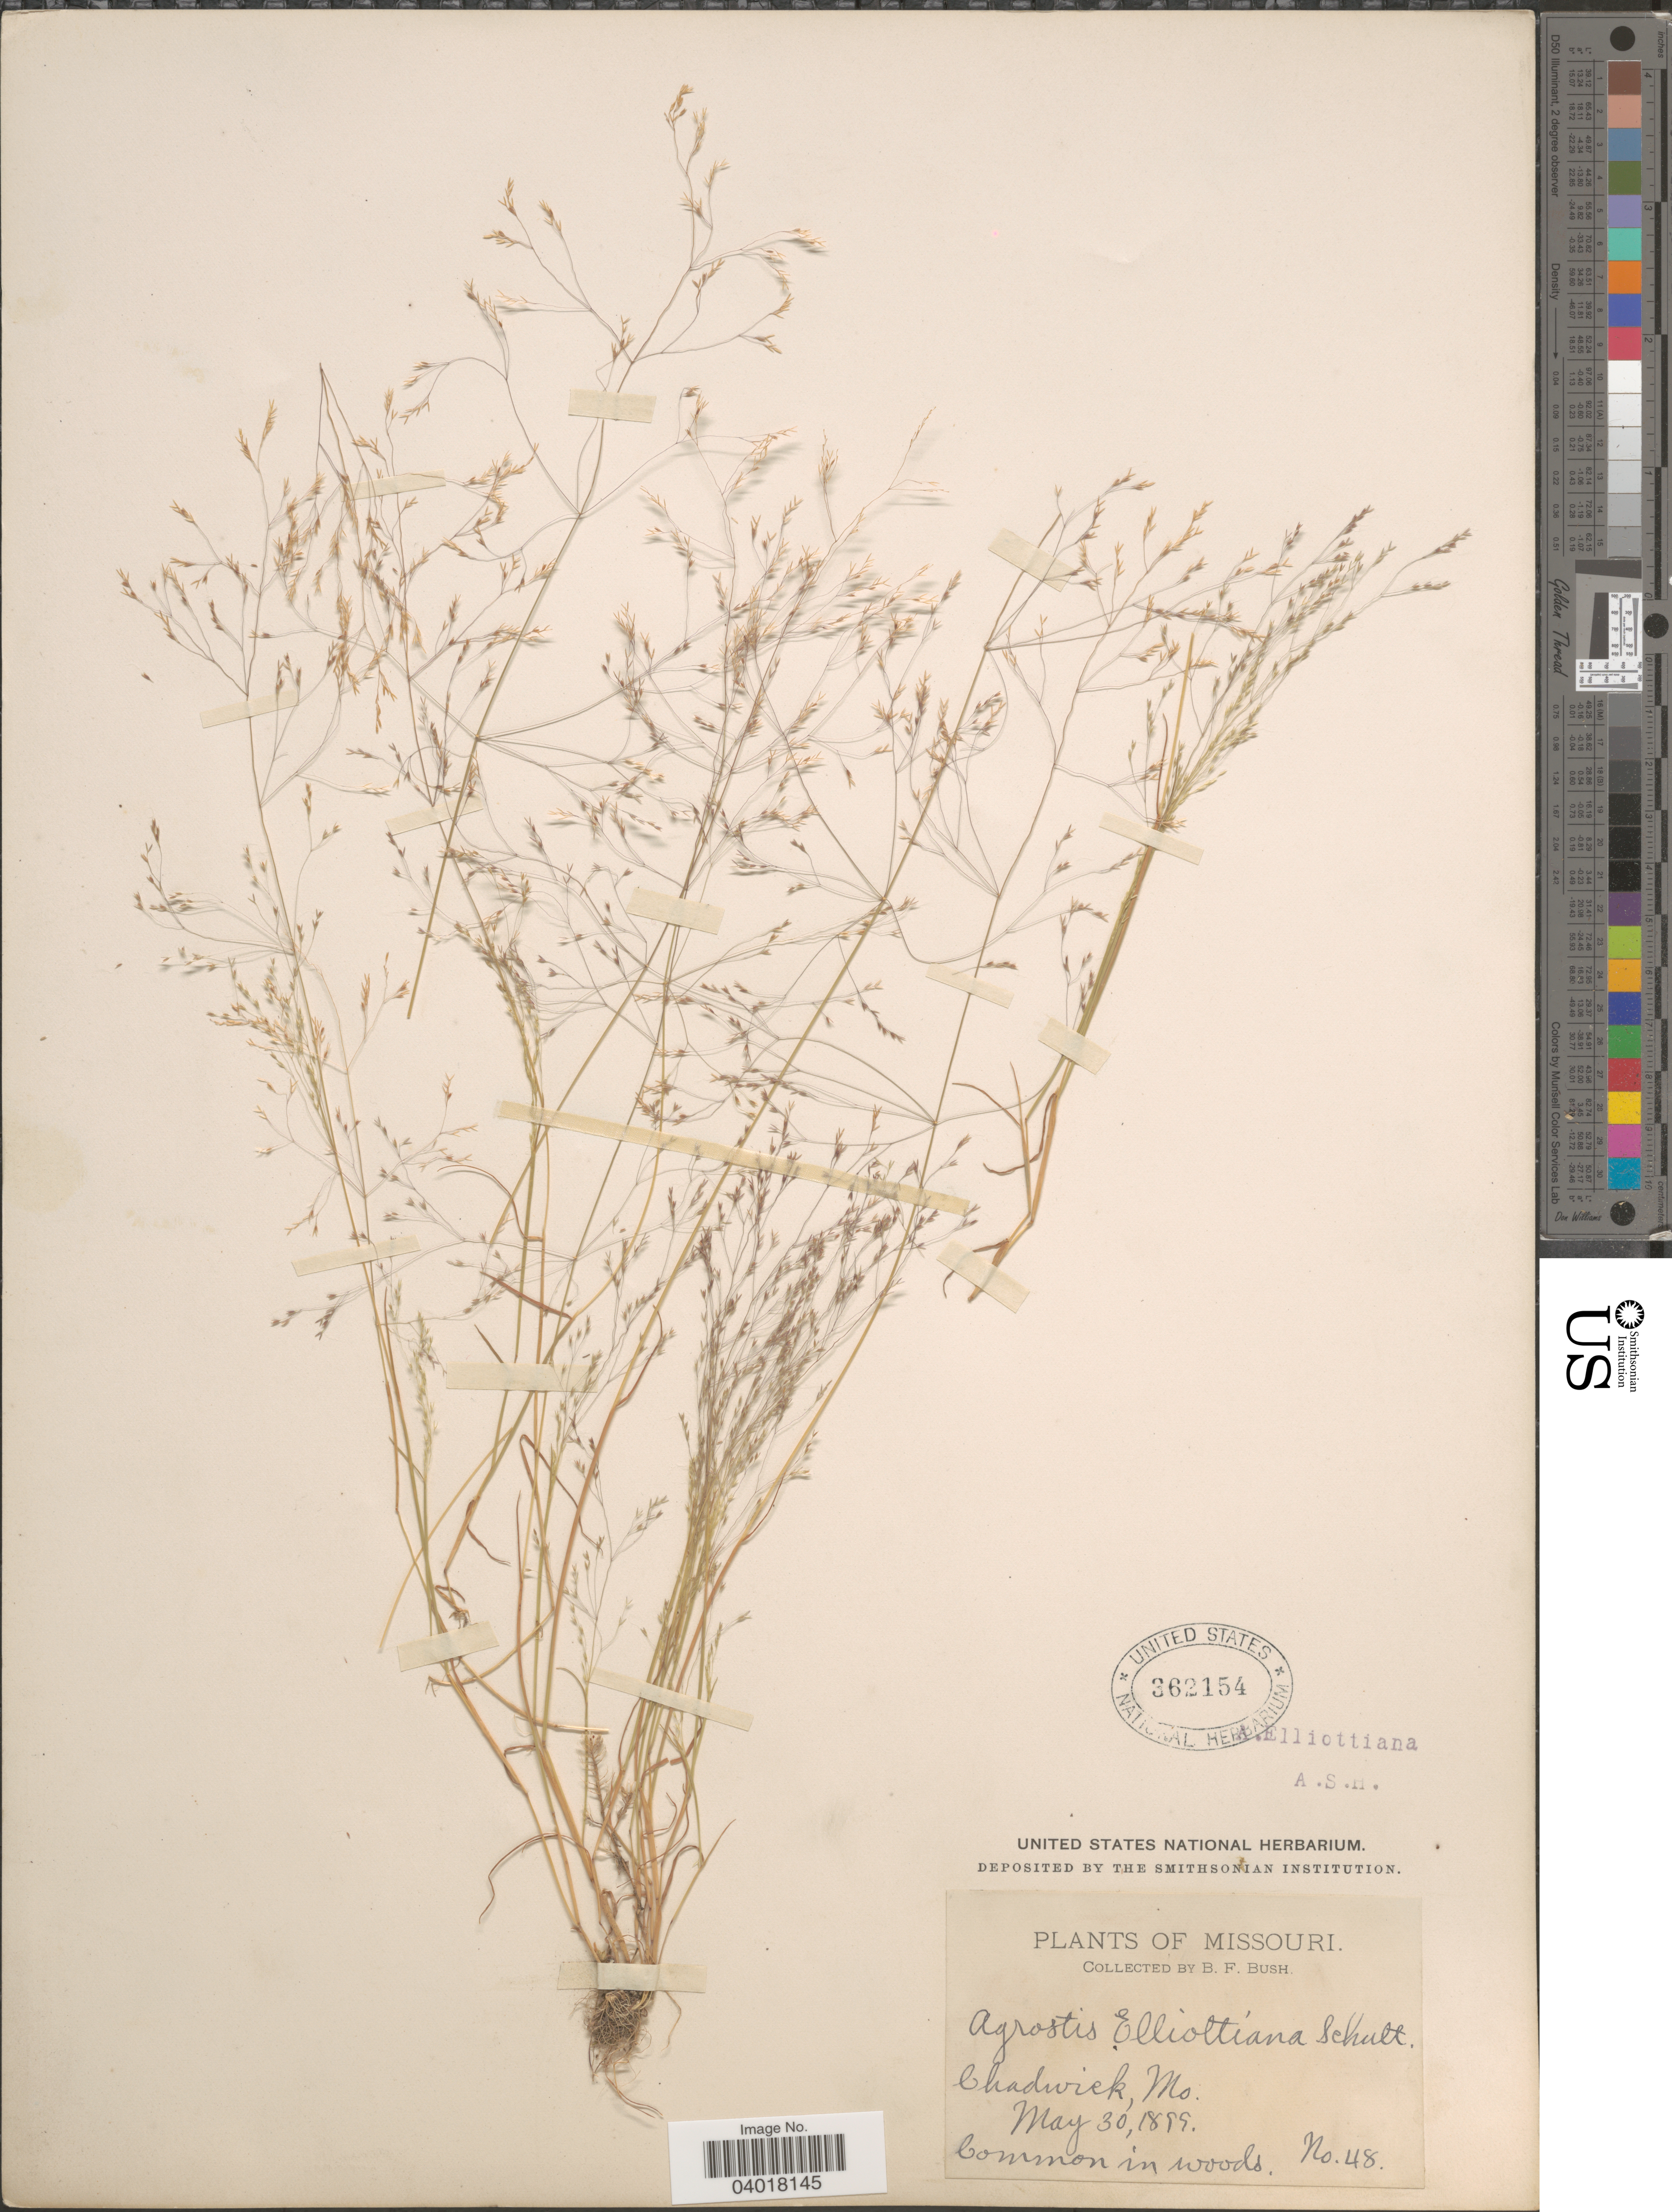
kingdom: Plantae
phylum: Tracheophyta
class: Liliopsida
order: Poales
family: Poaceae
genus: Agrostis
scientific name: Agrostis elliottiana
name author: Schult.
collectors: B. F. Bush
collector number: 48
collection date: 1899-05-30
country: United States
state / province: Missouri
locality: Chadwick.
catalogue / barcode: US 362154